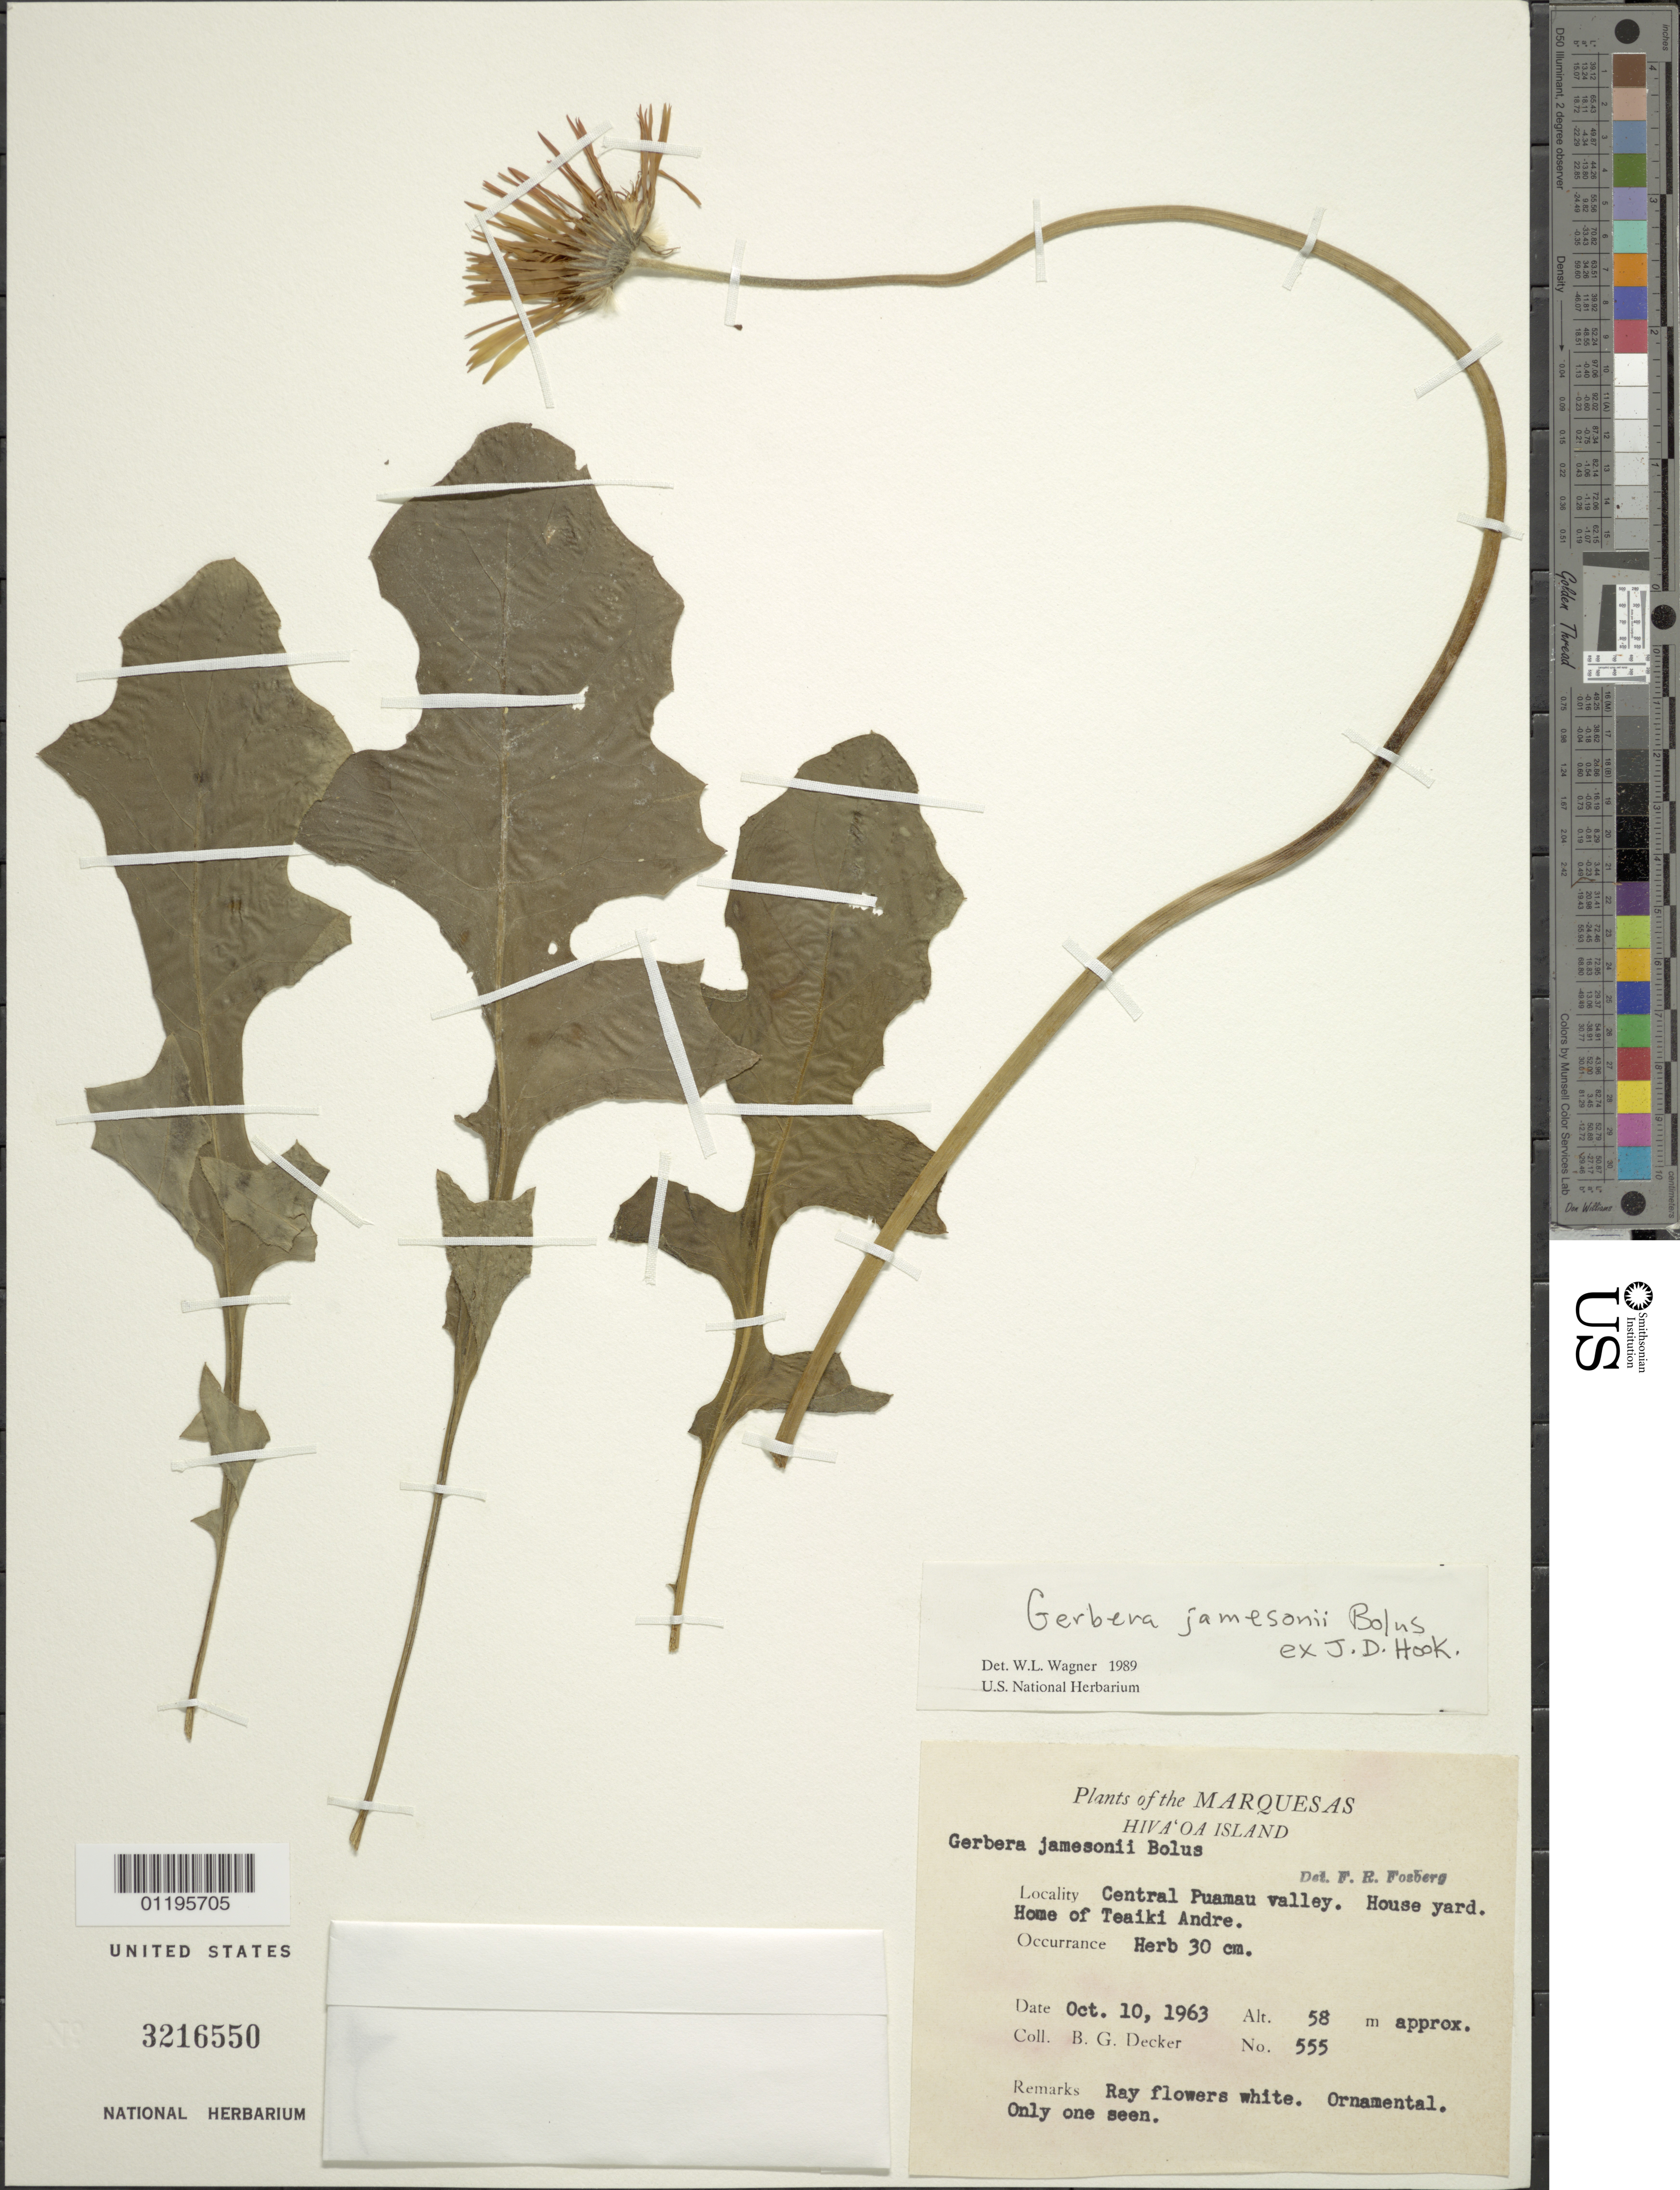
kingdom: Plantae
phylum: Tracheophyta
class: Magnoliopsida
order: Asterales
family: Asteraceae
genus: Gerbera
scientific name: Gerbera jamesonii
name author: Bolus ex Hook. f.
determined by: Wagner, W. L., (BOT), Smithsonian Institution - National Museum of Natural History (UNITED STATES)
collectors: B. G. Decker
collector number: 555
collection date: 1963-10-10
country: French Polynesia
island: Hiva Oa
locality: central Puamau Valley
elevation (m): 58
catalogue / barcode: US 3216550